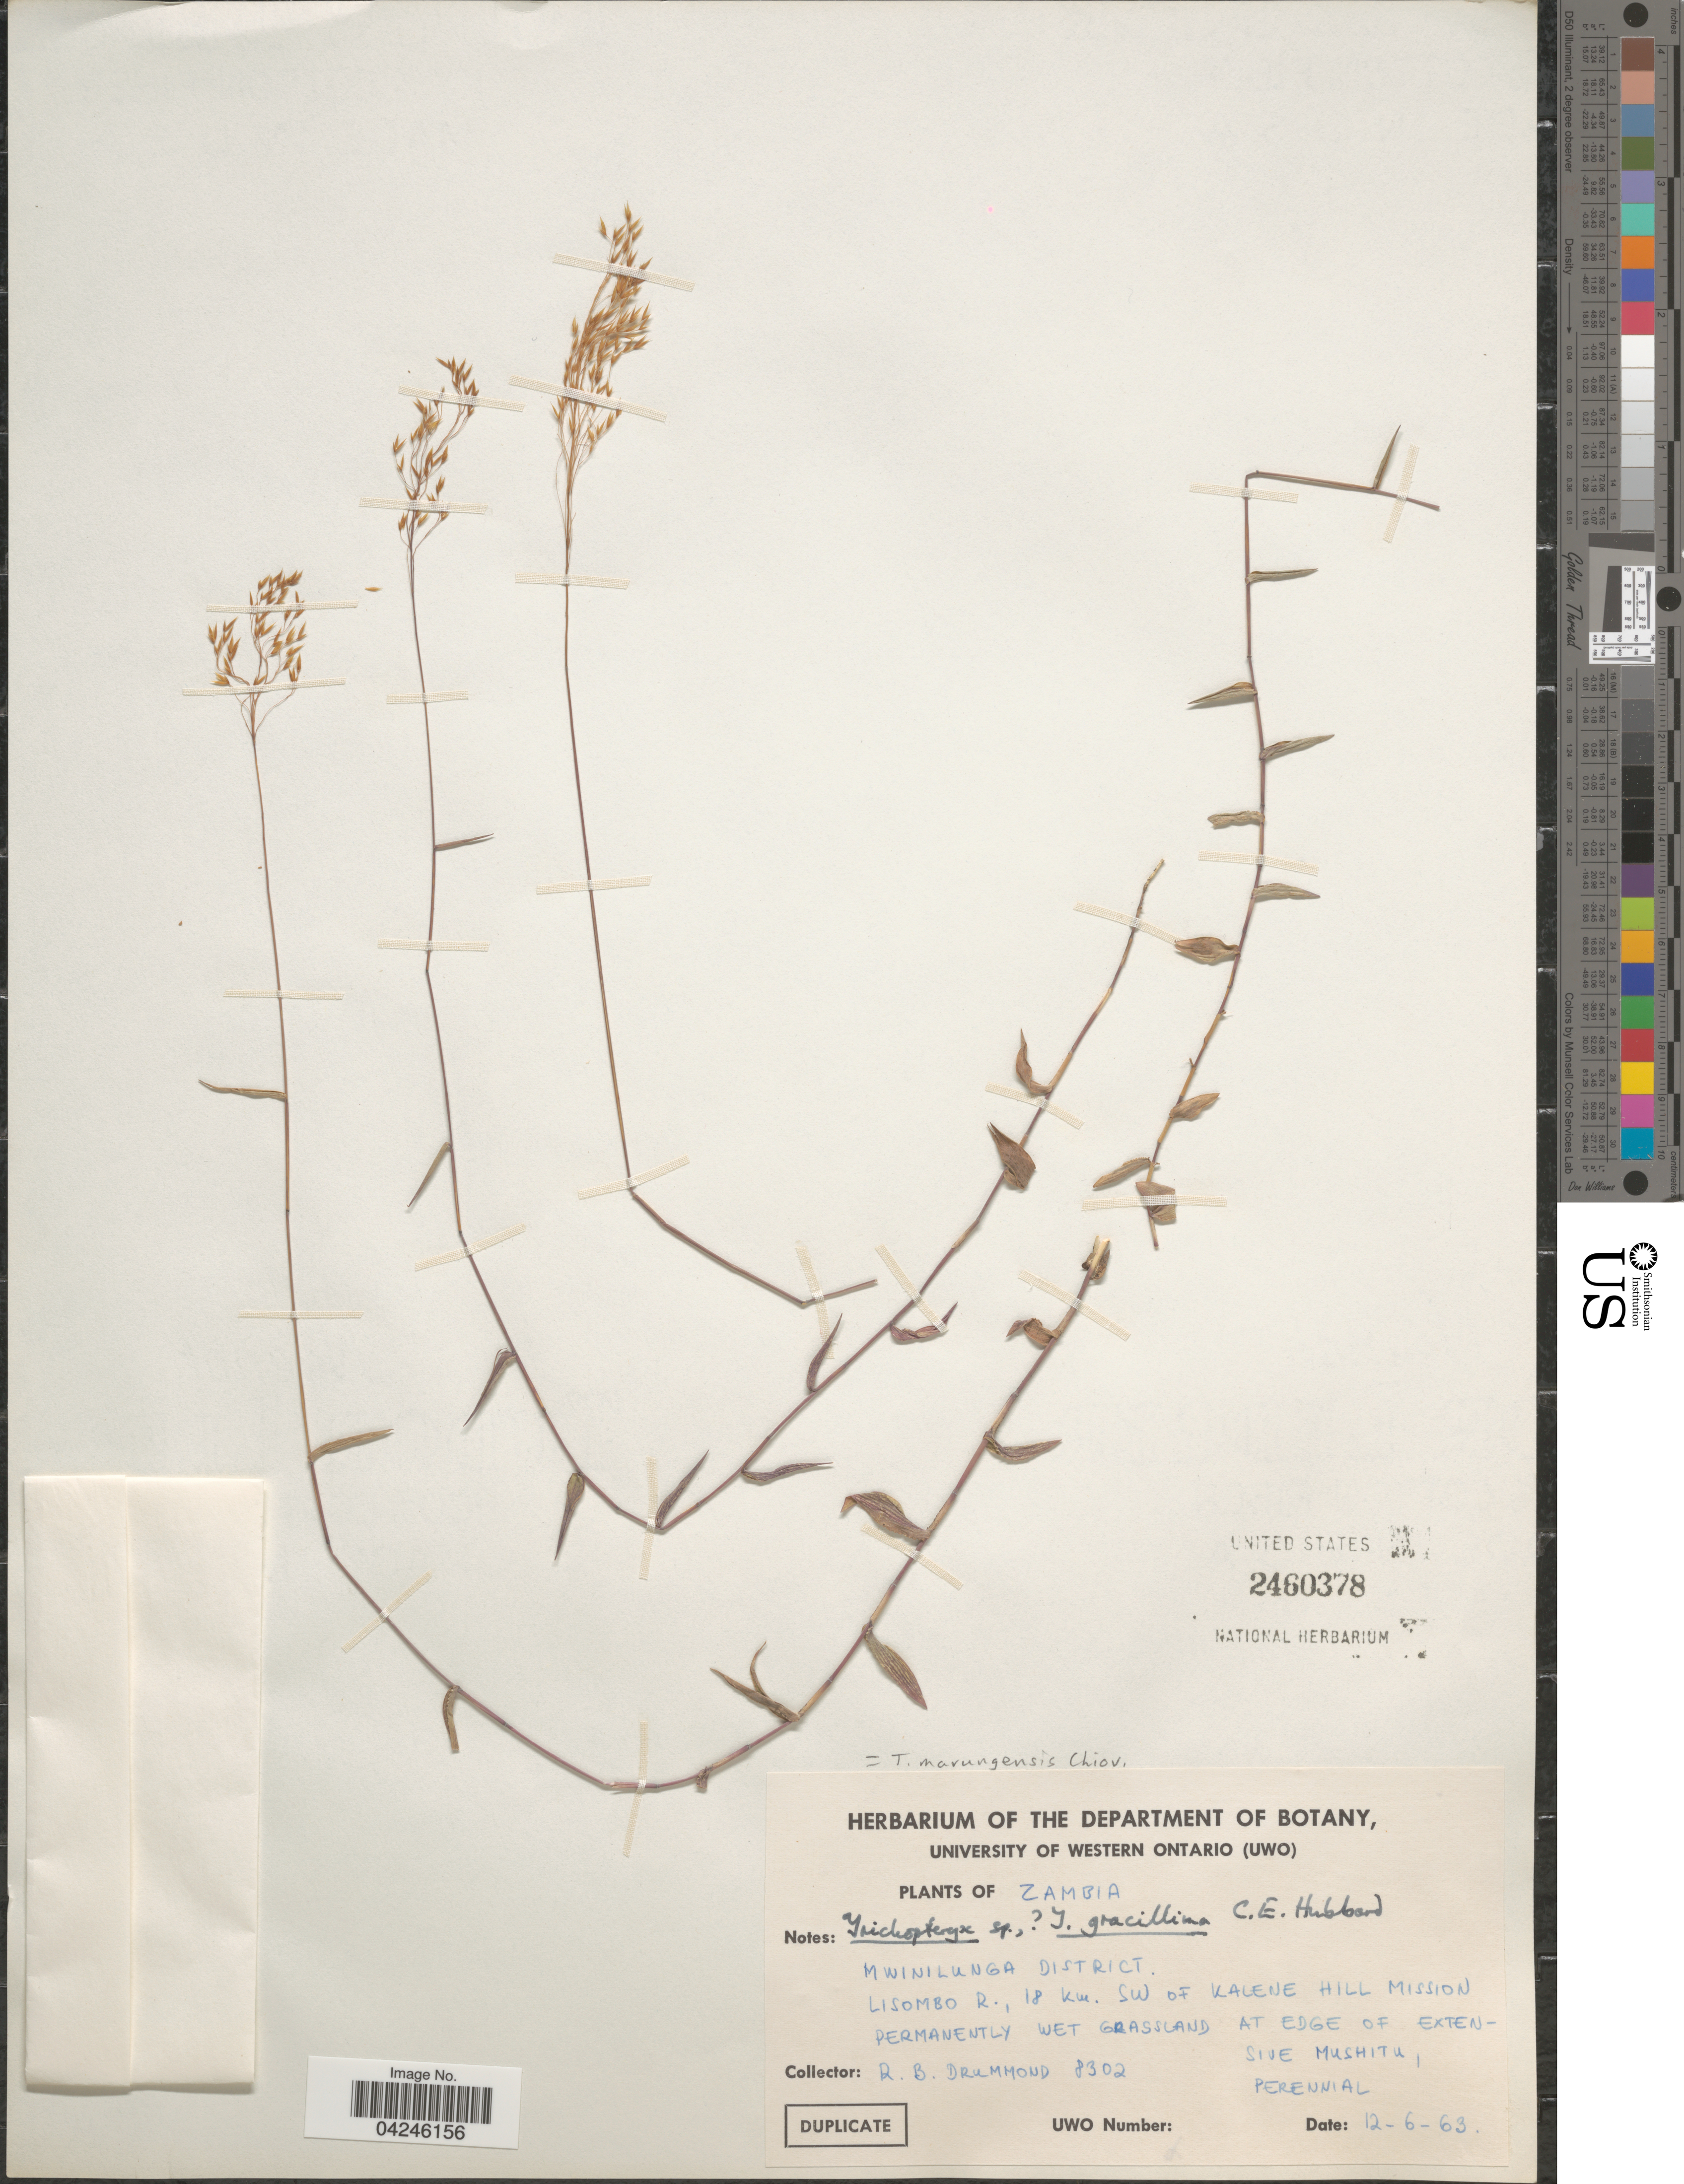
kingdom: Plantae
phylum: Tracheophyta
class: Liliopsida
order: Poales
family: Poaceae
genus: Trichopteryx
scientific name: Trichopteryx marungensis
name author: Chiov.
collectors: R. Drummond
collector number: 8302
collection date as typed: Transcribed d/m/y: 12/6/63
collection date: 1963-06-12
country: Zambia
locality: Mwinilunga District. Lisombo R., 18 km. SW of Kalene Hill Mission. Permanently wet grassland at edge of extensive Mushitu.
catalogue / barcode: US 2460378